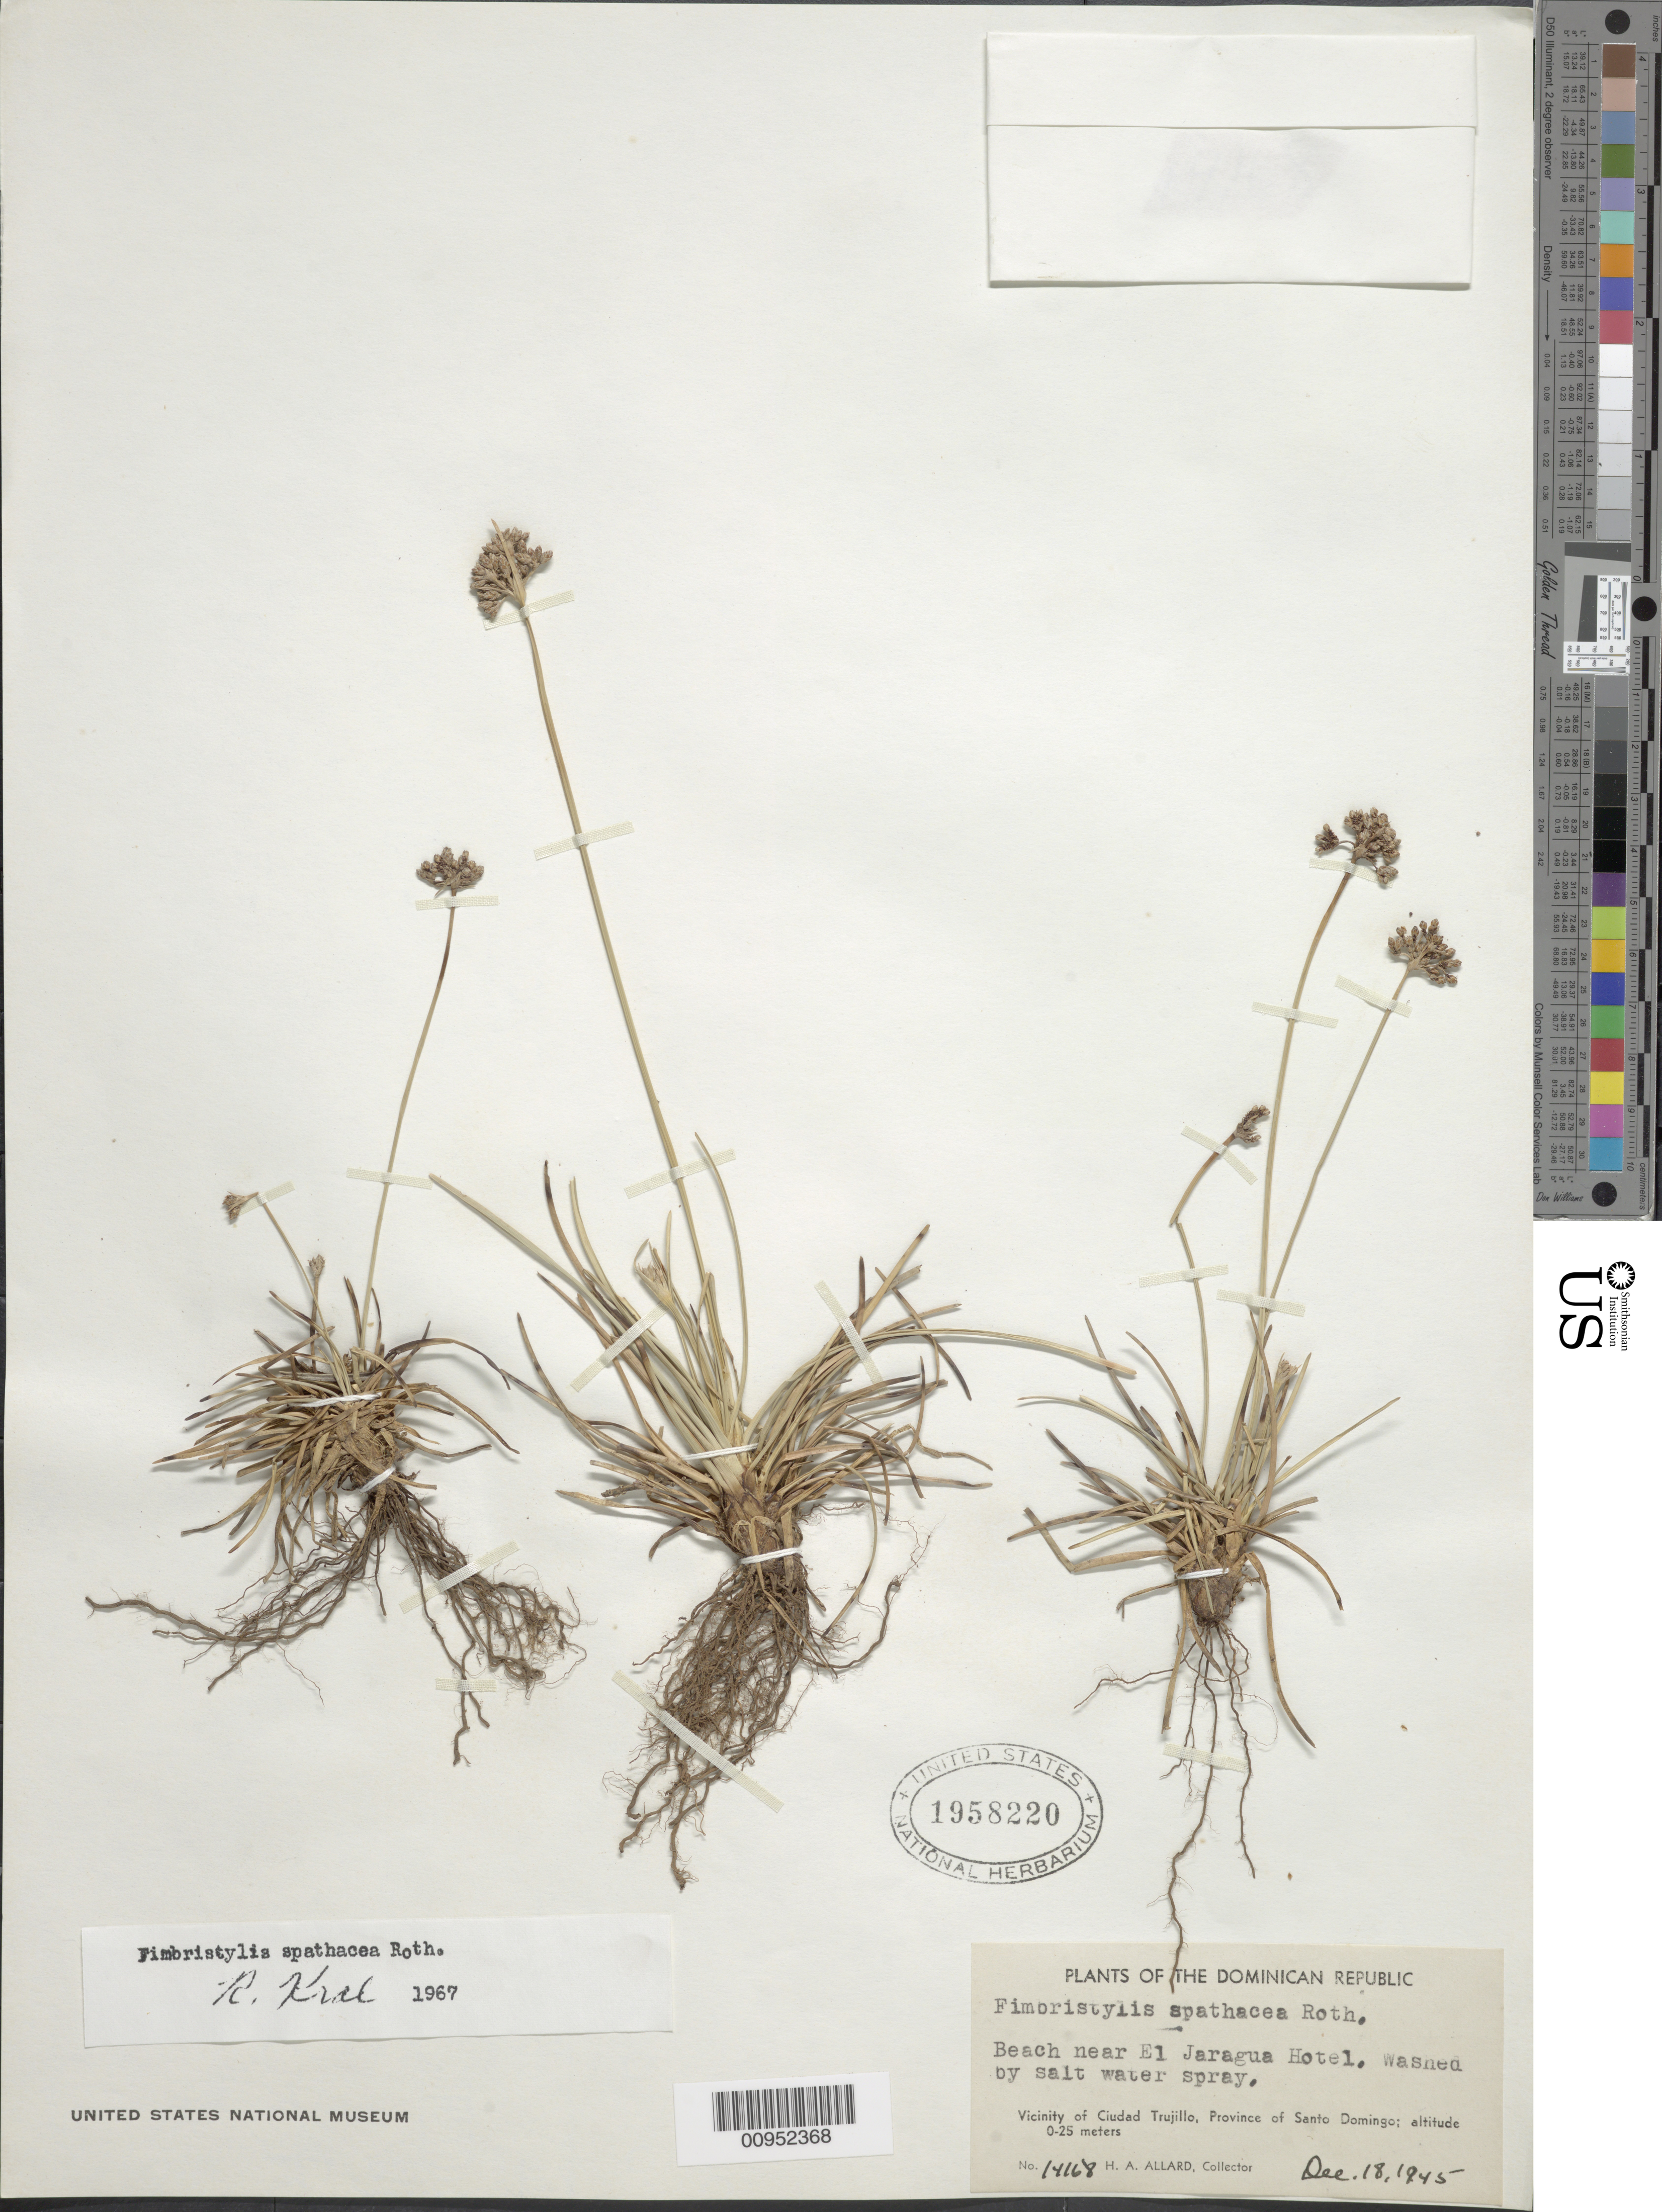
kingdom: Plantae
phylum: Tracheophyta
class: Liliopsida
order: Poales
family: Cyperaceae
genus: Fimbristylis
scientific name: Fimbristylis cymosa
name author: R. Br.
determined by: Kral, Robert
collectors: H. A. Allard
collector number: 14168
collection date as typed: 18 Dec 1945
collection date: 1945-12-18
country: Dominican Republic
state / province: Santo Domingo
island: Hispaniola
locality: Vicinity of Ciudad Trujillo, beach near El Jaragua Hotel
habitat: Beach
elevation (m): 0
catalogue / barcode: US 1958220